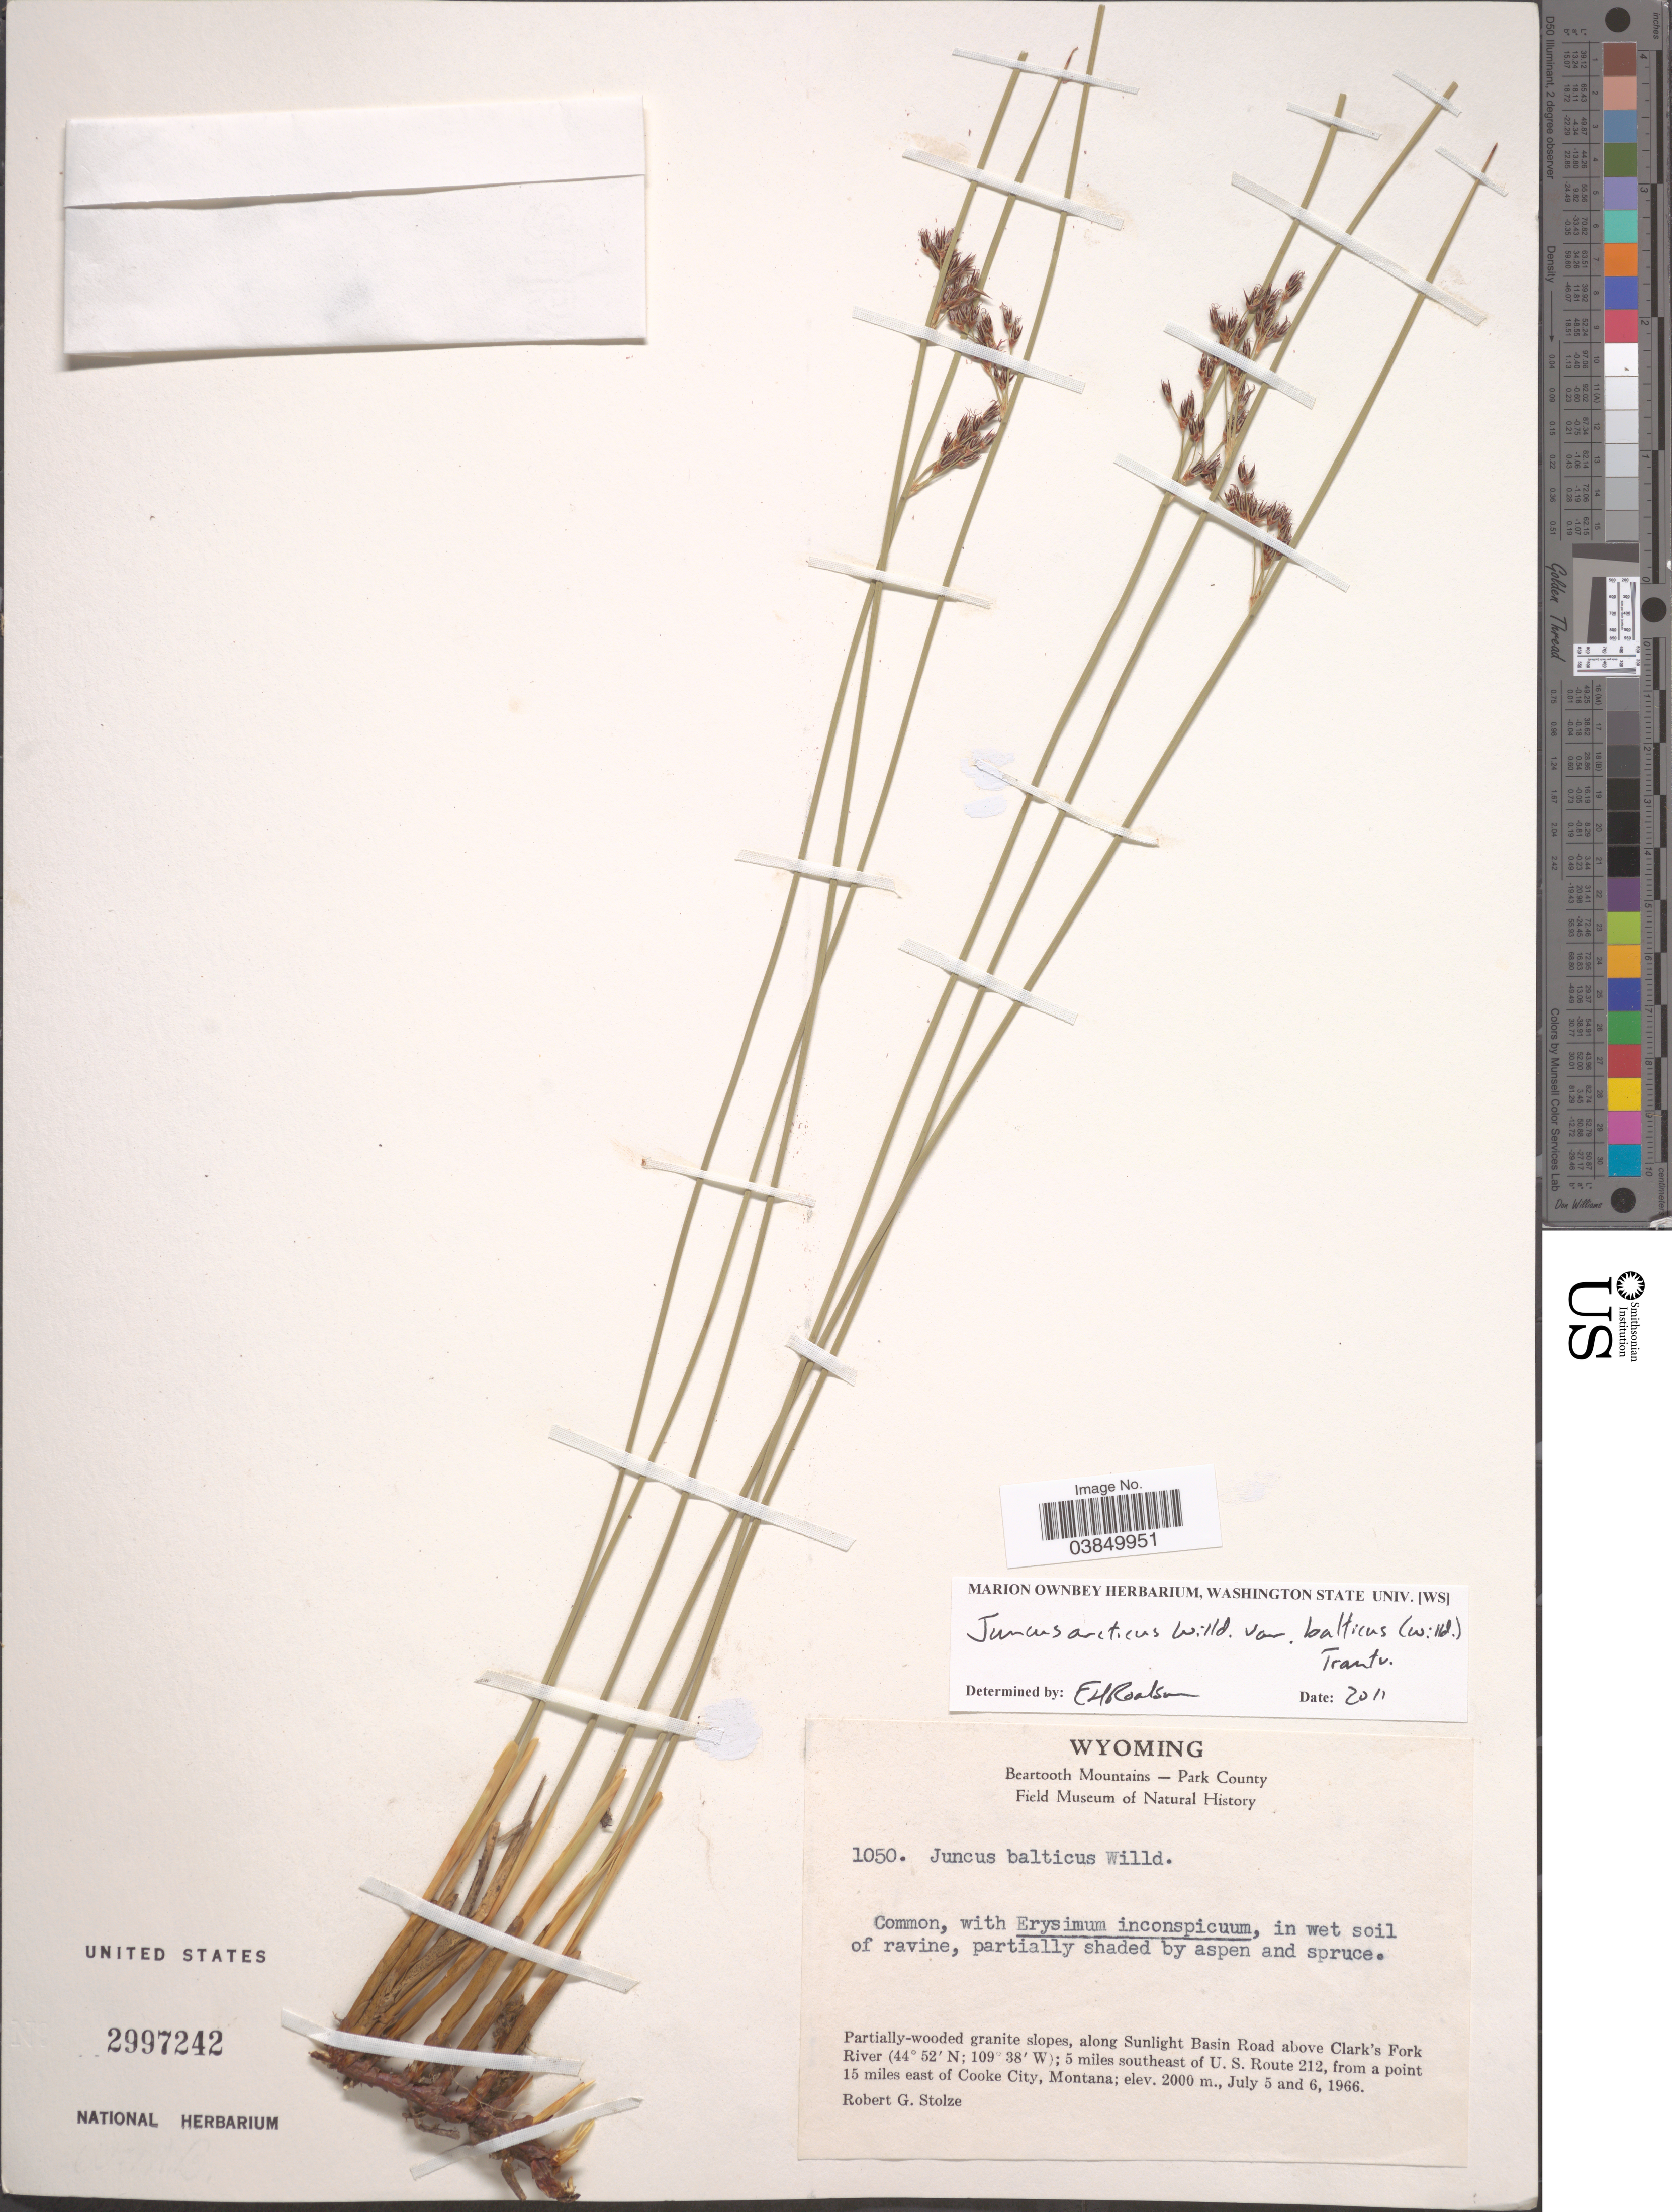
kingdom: Plantae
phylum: Tracheophyta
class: Liliopsida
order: Poales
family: Juncaceae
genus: Juncus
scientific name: Juncus balticus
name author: Willd.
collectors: R. G. Stolze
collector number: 1050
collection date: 1966-07-05/1966-07-06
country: United States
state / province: Wyoming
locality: Beartooth Mountains - Park County. Along Sunlight Basin Road above Clark's Fork River; 5 miles southeast of U.S. Route 212, from a point 15 miles east of Cooke City, Montana.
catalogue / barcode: US 2997242